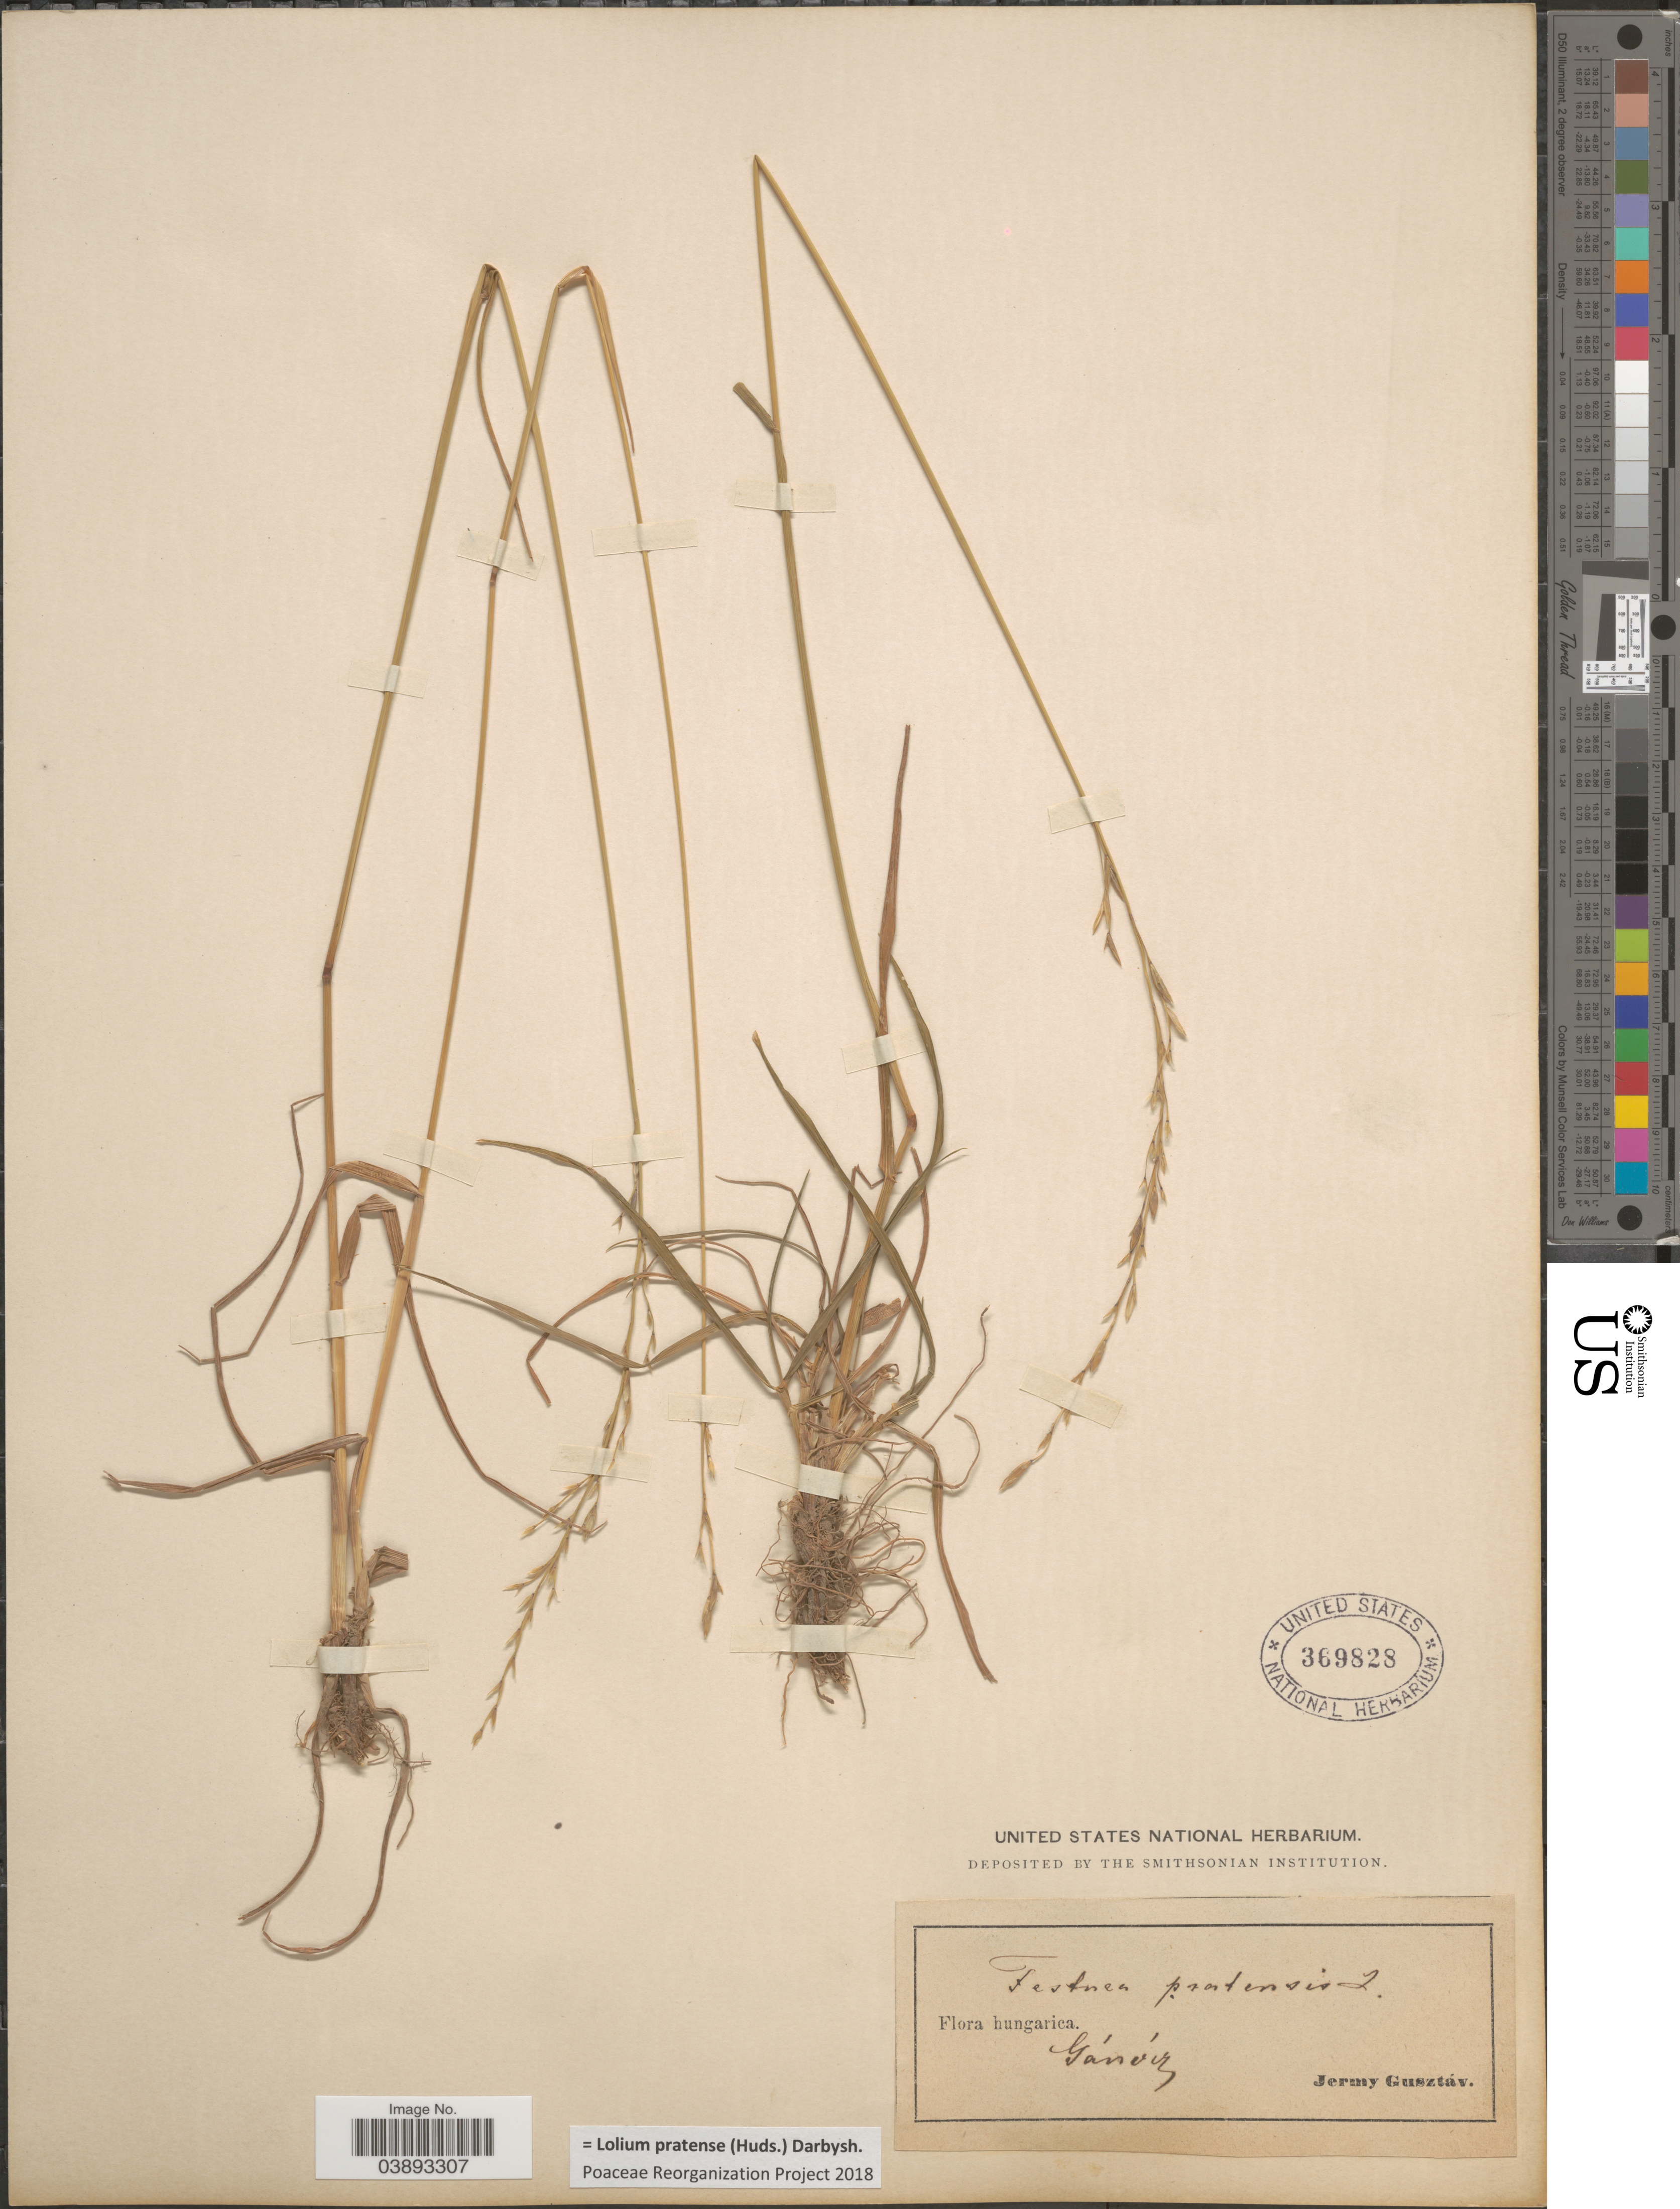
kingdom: Plantae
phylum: Tracheophyta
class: Liliopsida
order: Poales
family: Poaceae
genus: Lolium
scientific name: Lolium pratense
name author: (Huds.) Darbysh.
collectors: G. Jermy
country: Hungary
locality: Gánvíz. [interpreted]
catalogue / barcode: US 369828